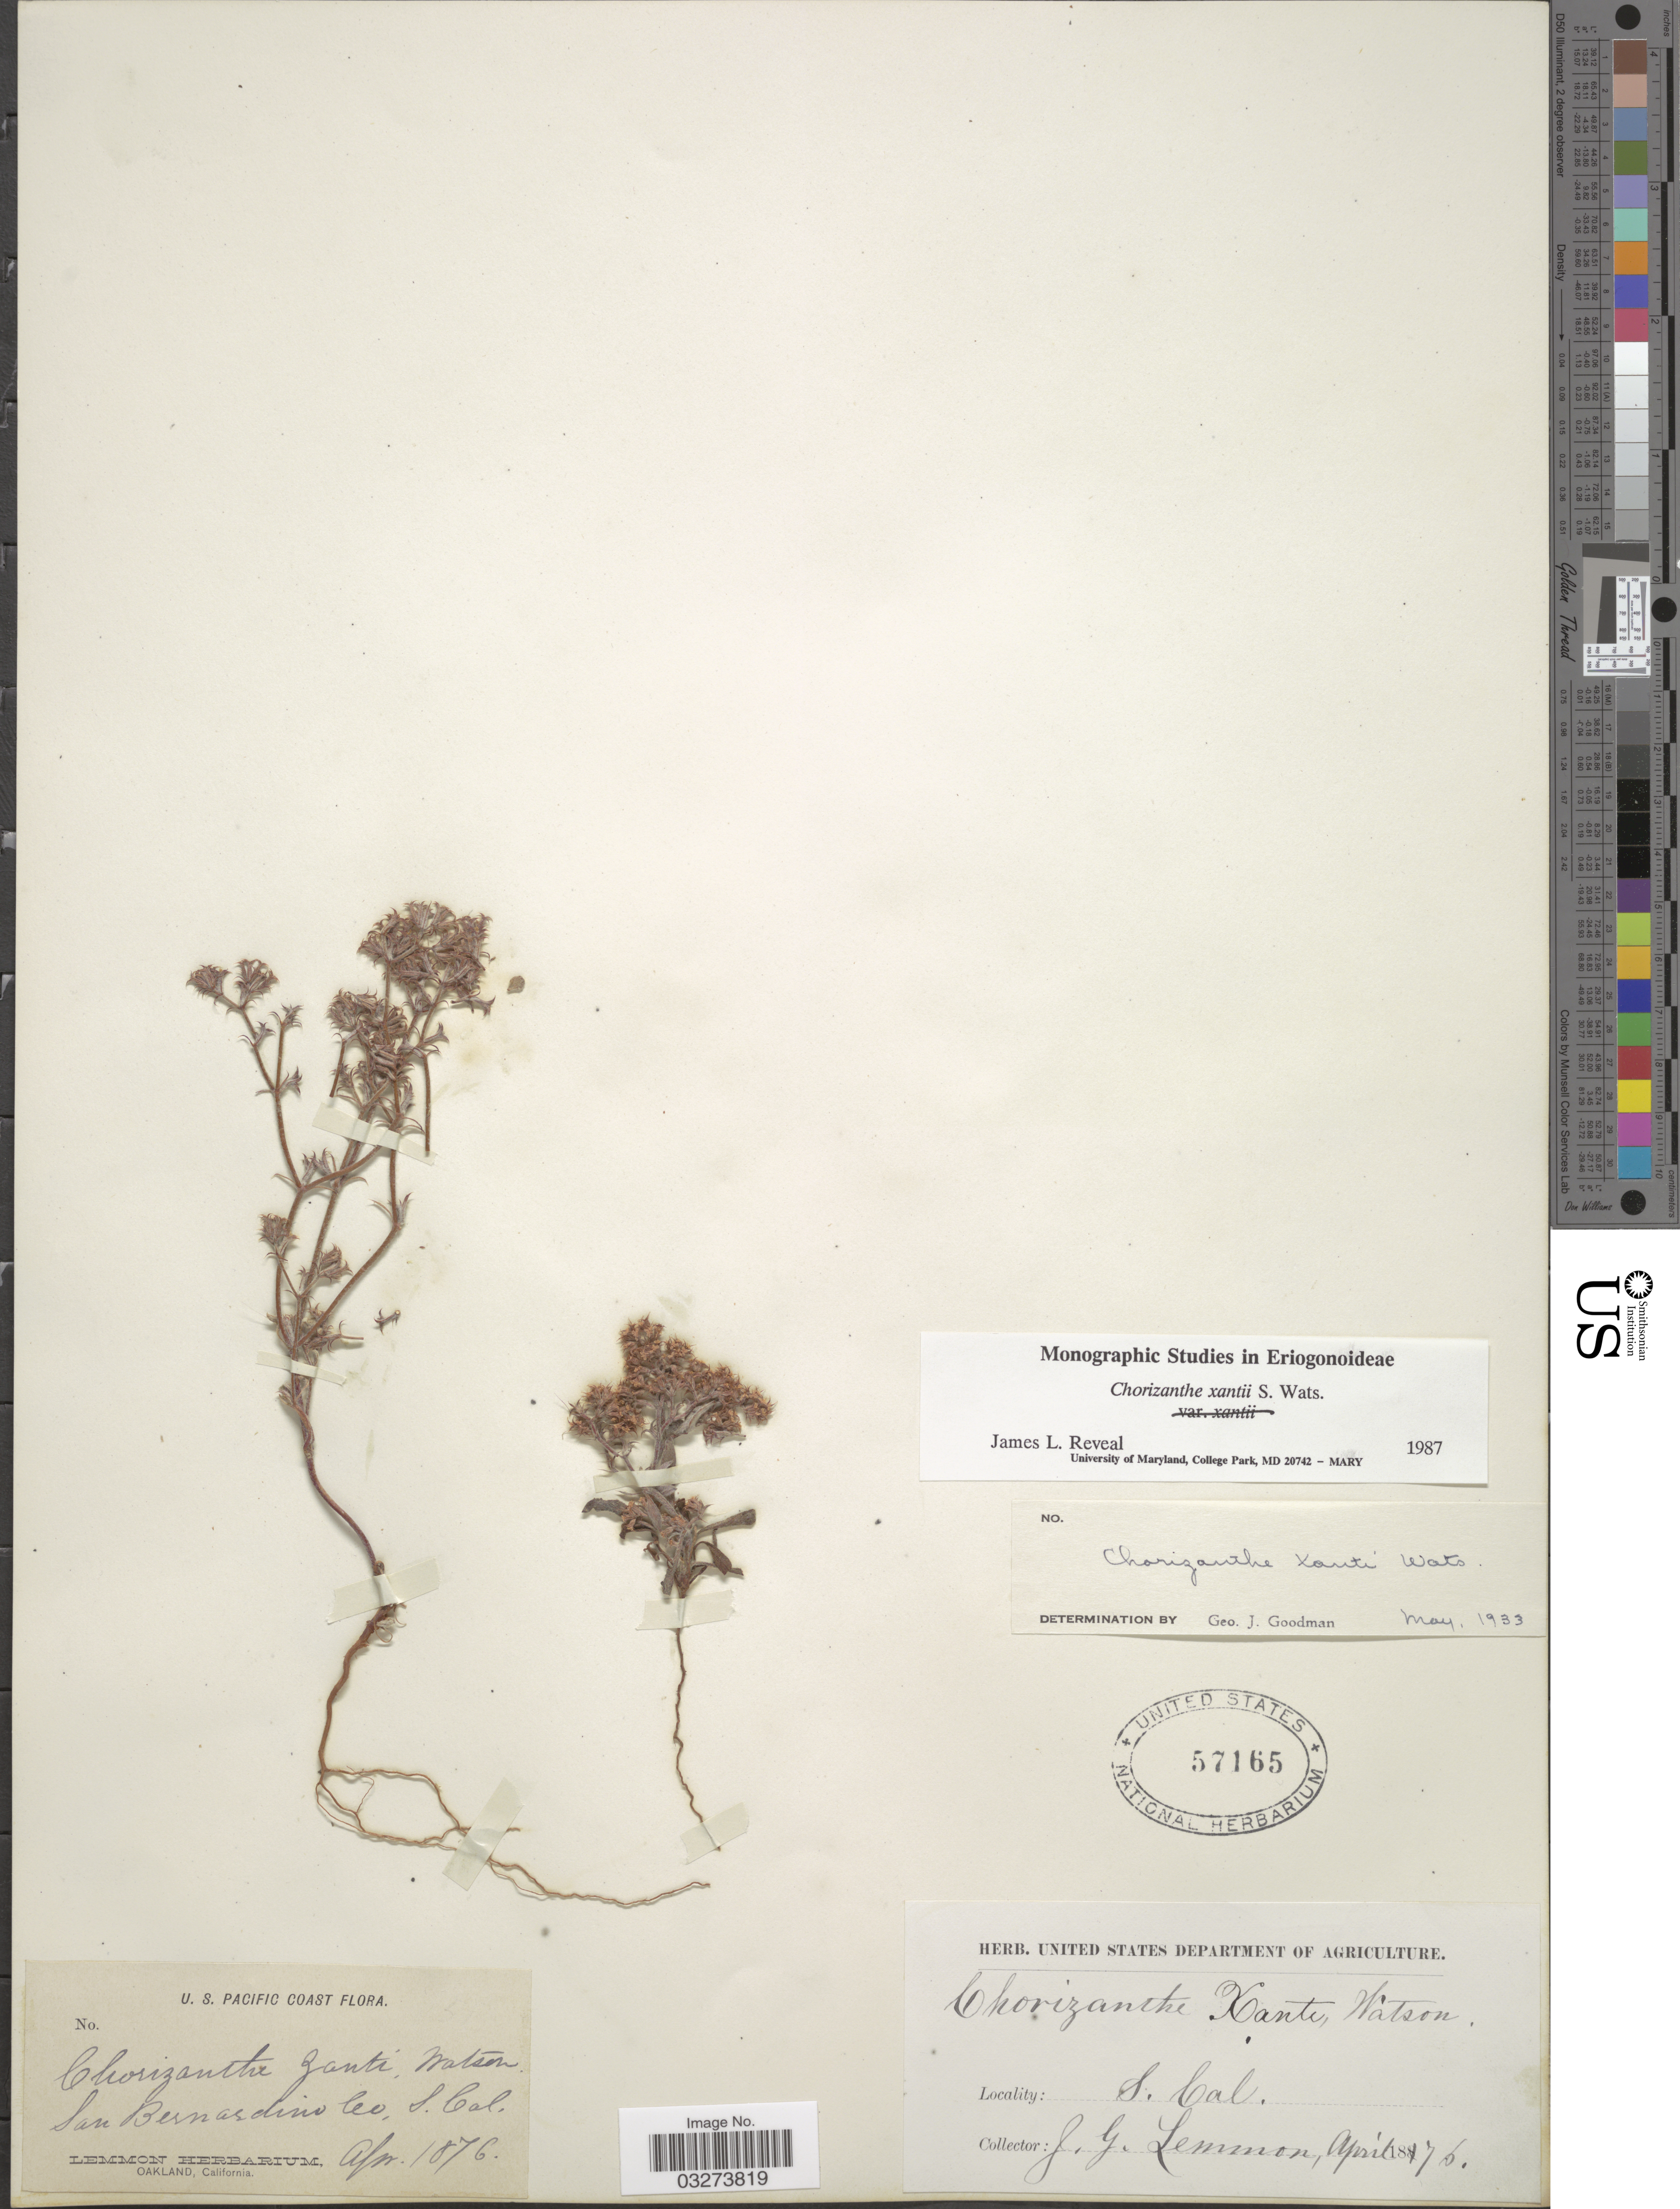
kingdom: Plantae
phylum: Tracheophyta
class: Magnoliopsida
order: Caryophyllales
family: Polygonaceae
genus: Chorizanthe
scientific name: Chorizanthe xanti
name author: S. Watson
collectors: J. Lemmon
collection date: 1876-04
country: United States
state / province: California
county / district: San Bernardino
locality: U.S. Pacific Coast. San Bernardino Co., S. Cal.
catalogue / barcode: US 57165